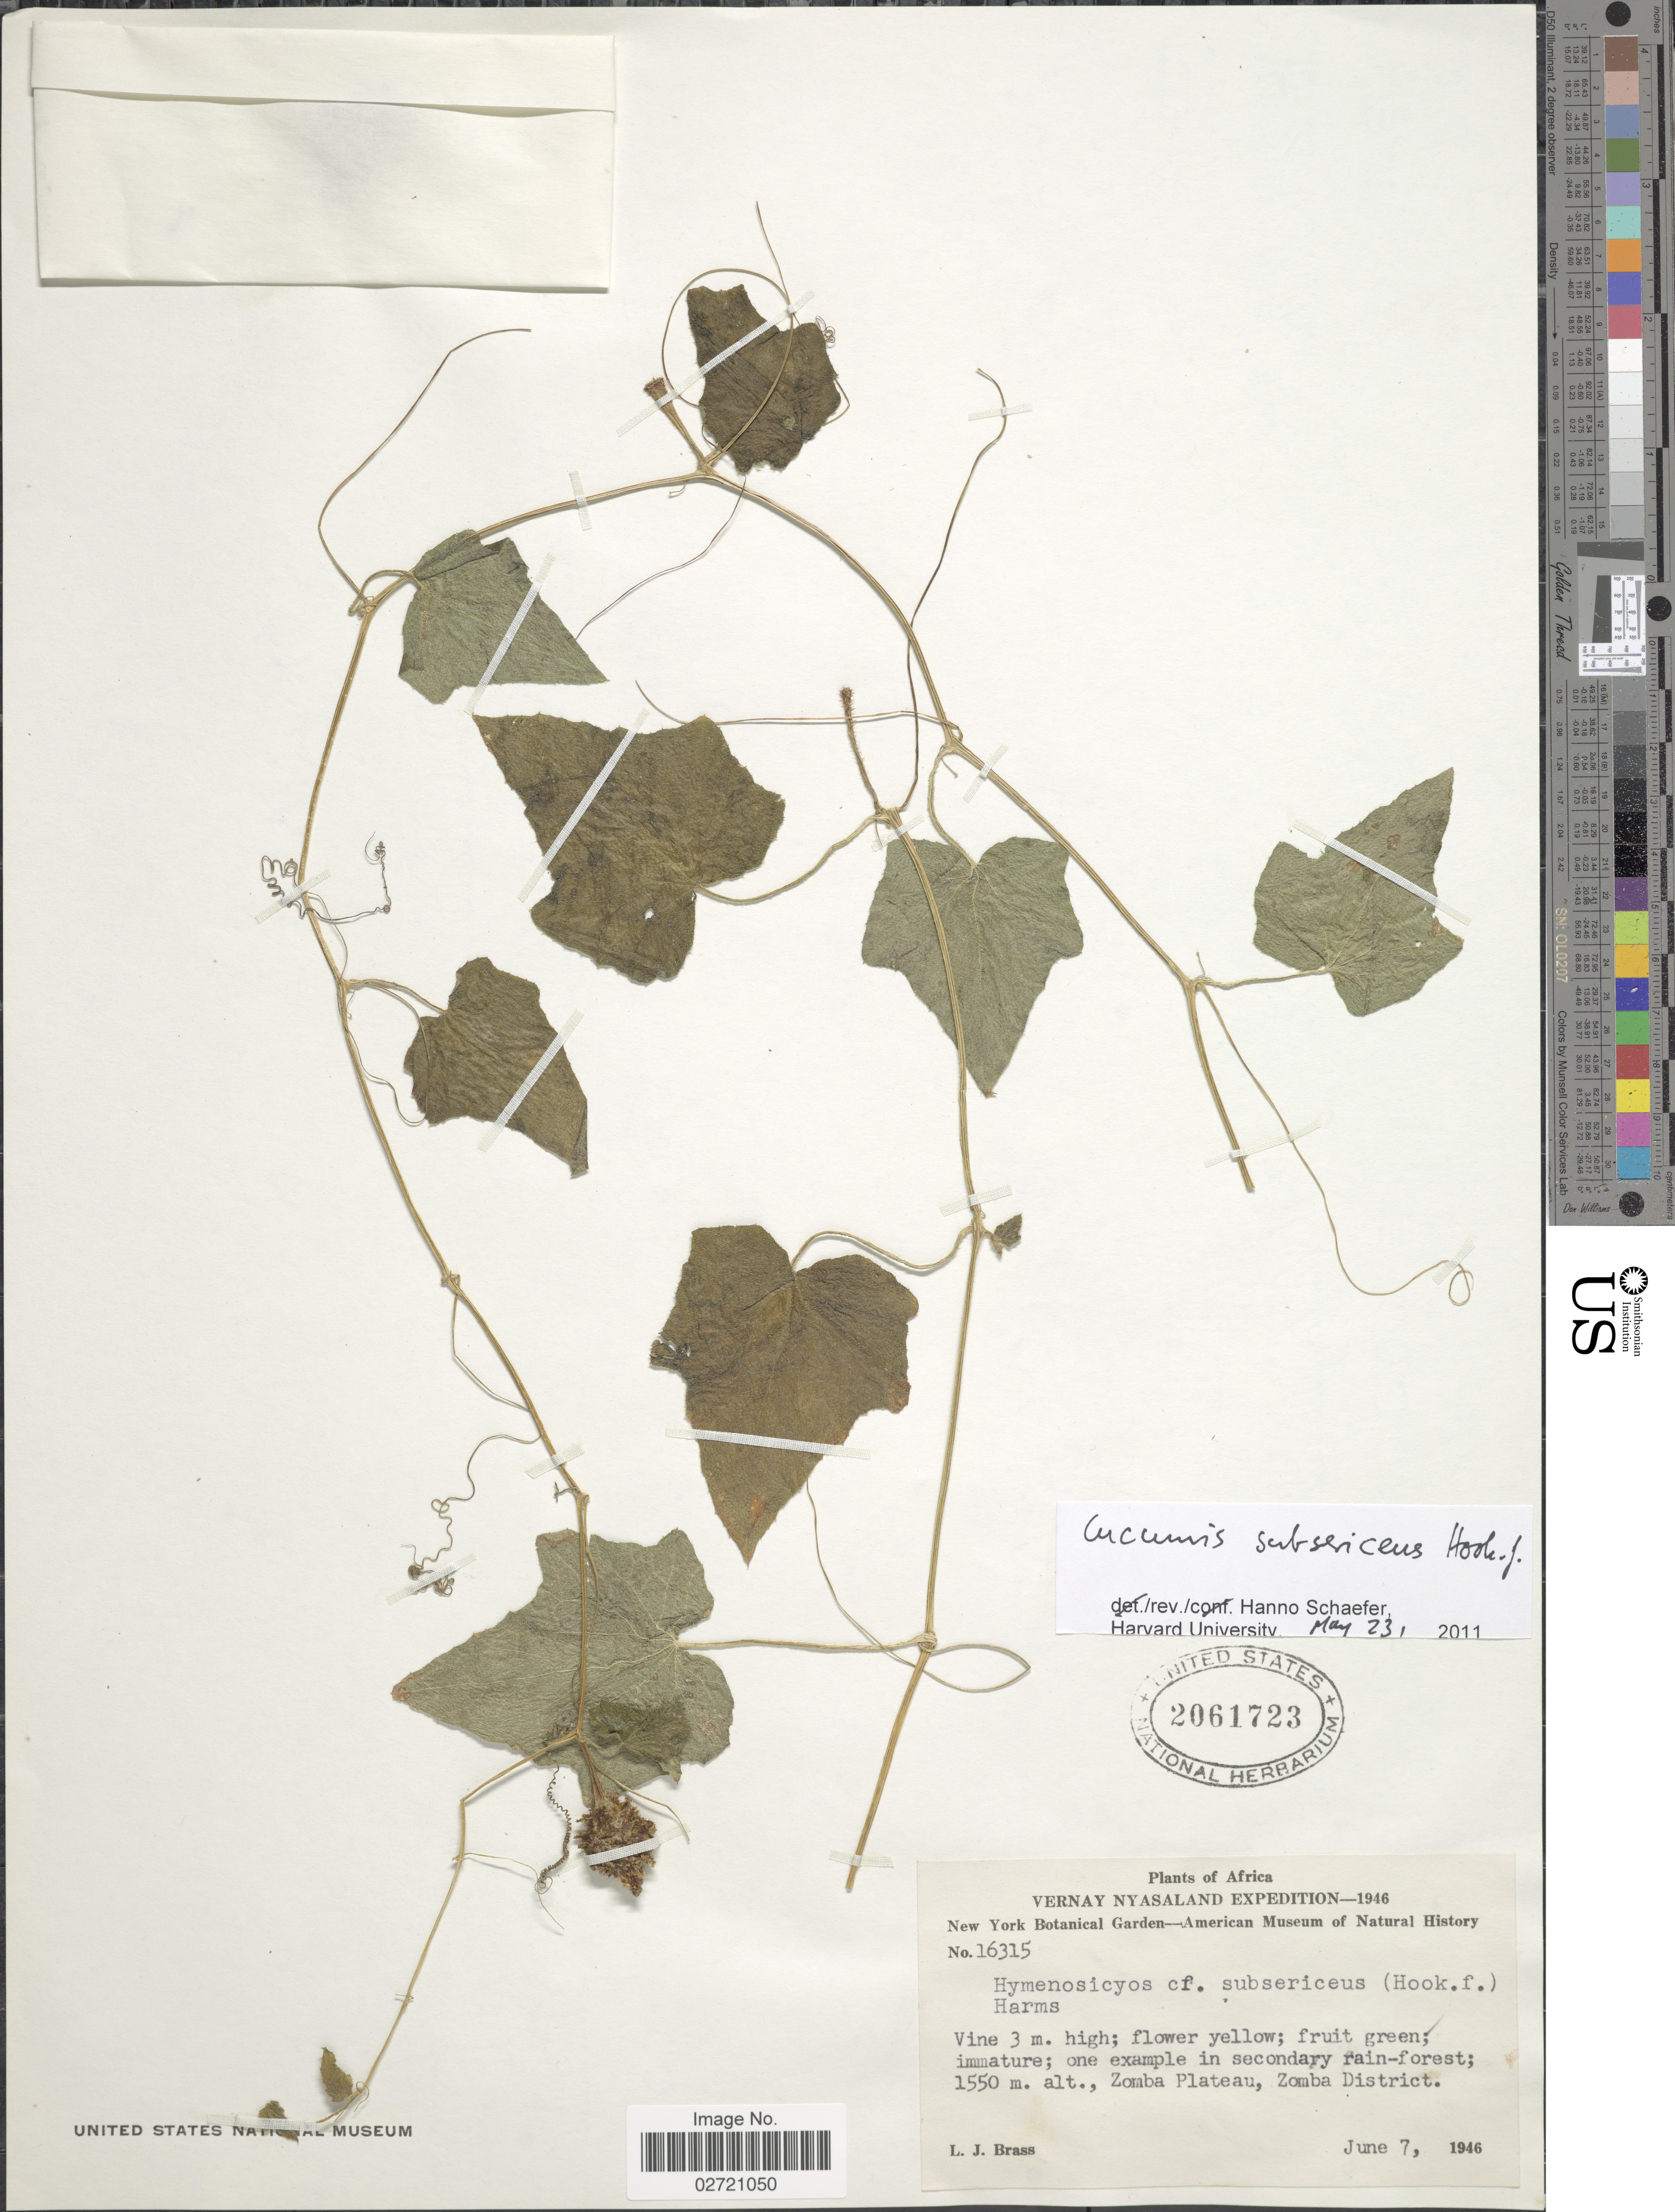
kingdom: Plantae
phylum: Tracheophyta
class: Magnoliopsida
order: Cucurbitales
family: Cucurbitaceae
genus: Cucumis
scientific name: Cucumis subsericeus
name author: Hook. f.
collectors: L. J. Brass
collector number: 16315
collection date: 1946-06-07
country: Malawi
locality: Vernay Nyasaland. Zomba Plateau, Zomba District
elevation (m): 1550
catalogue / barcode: US 2061723